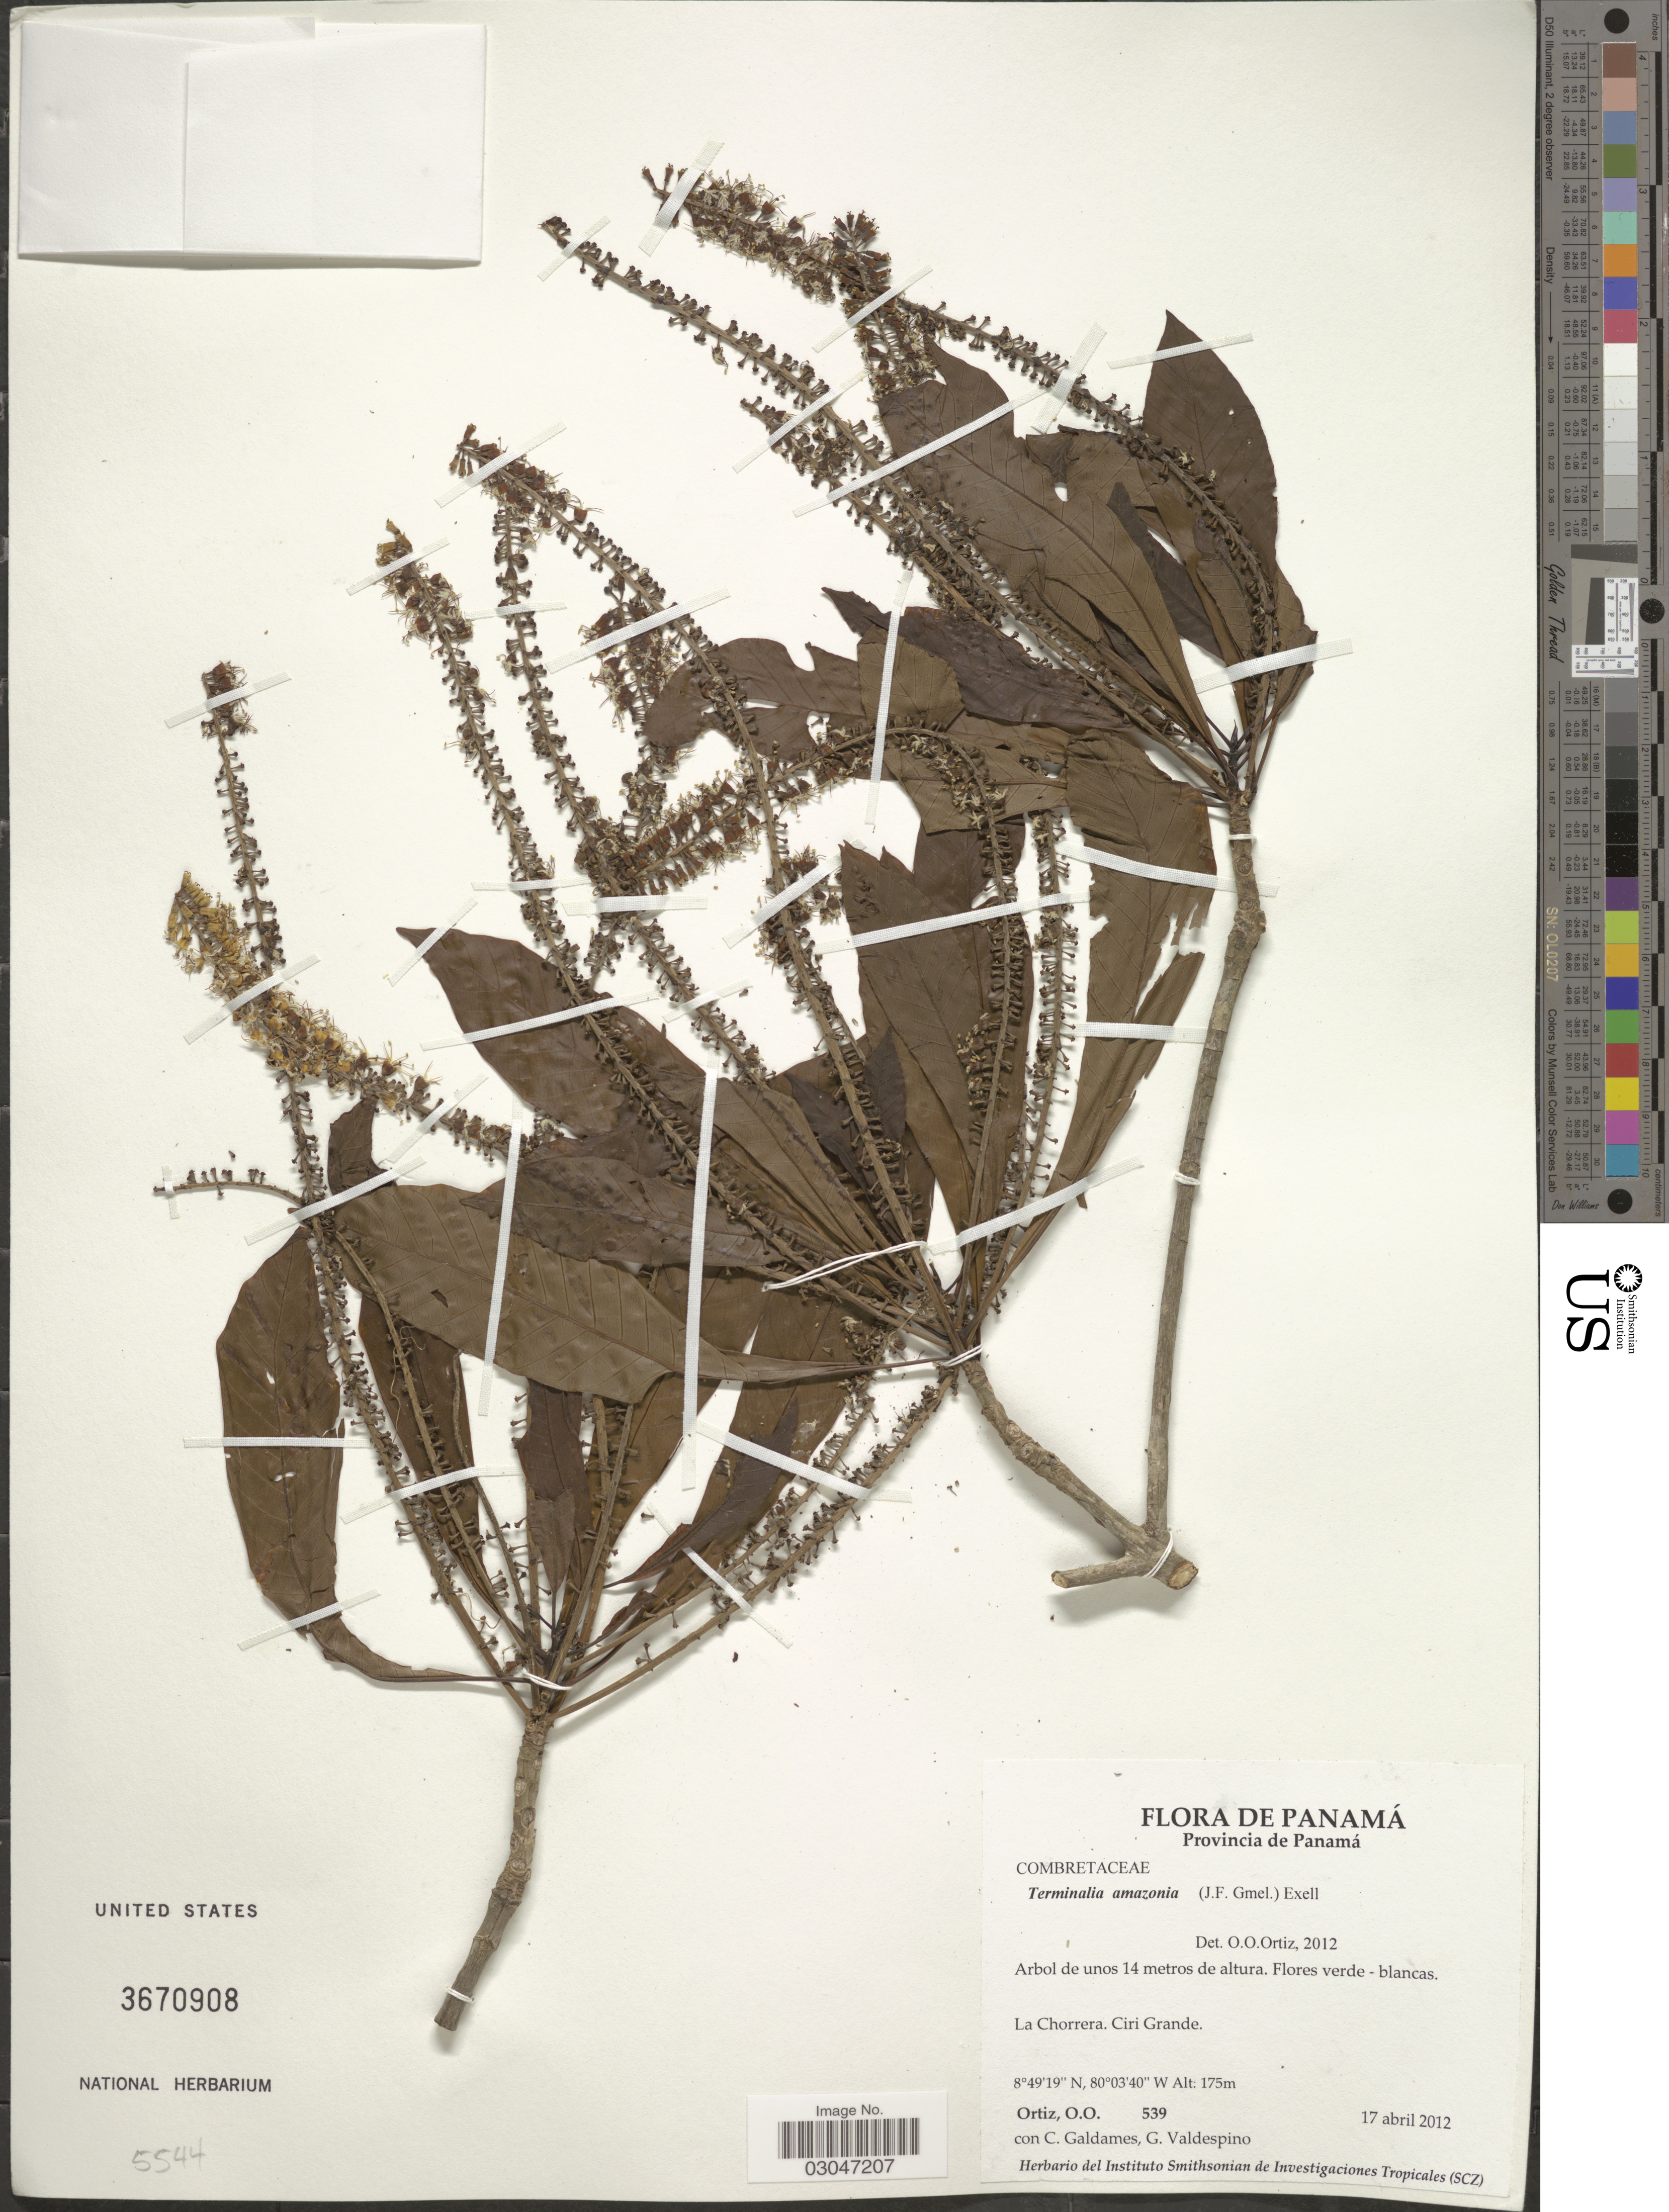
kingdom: Plantae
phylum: Tracheophyta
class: Magnoliopsida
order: Myrtales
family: Combretaceae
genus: Terminalia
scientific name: Terminalia amazonia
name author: (J.F. Gmel.) Exell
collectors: O. O. Ortiz, C. Galdames & G. Valdespino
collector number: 539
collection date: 2012-04-17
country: Panama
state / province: Panamá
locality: La Chorrera, Ciri Grande.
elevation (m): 175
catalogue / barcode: US 3670908